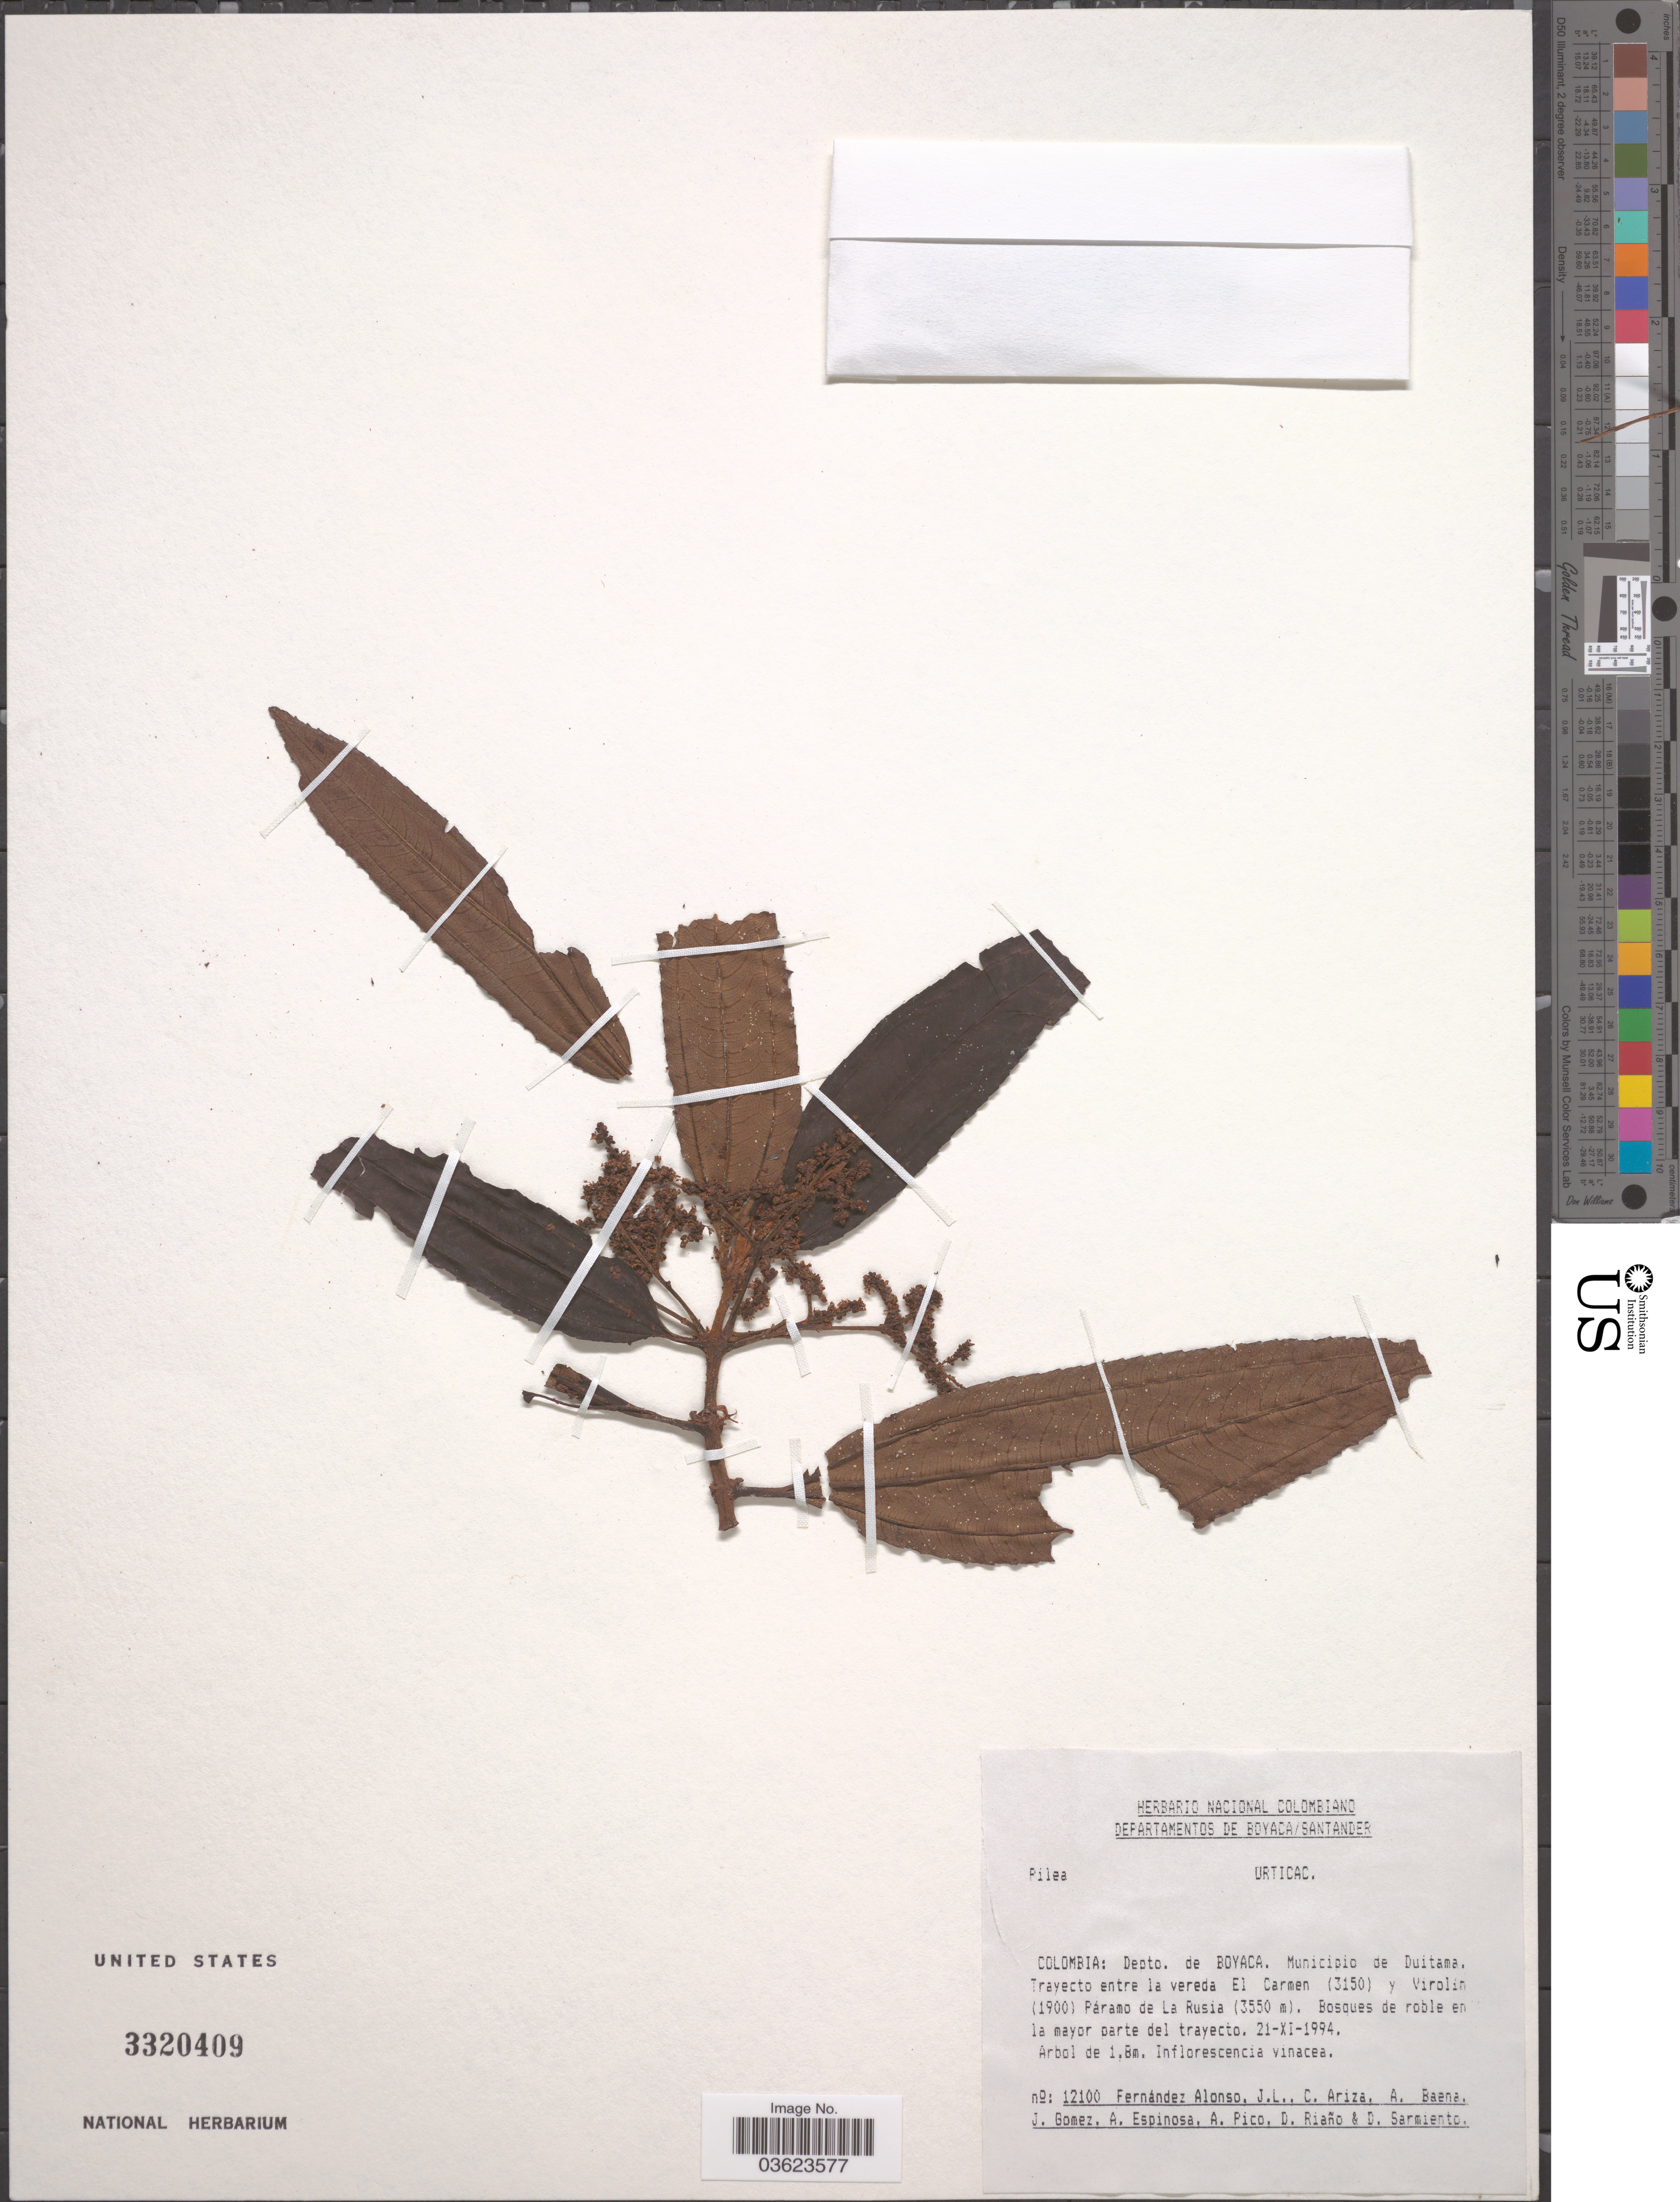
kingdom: Plantae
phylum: Tracheophyta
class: Magnoliopsida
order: Rosales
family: Urticaceae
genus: Pilea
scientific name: Pilea sp.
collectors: J. Fernandez, C. D. Ariza, A. Baena, J. Gomez & et al.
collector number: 12100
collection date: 1994-11-21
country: Colombia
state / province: Boyacá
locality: Depto. de Boyaca. Municipio de Duitama, Trayecto entre la vereda El Carmen (3150) y Virolín (1900) Páramo de La Rusia.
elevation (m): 3550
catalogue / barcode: US 3320409